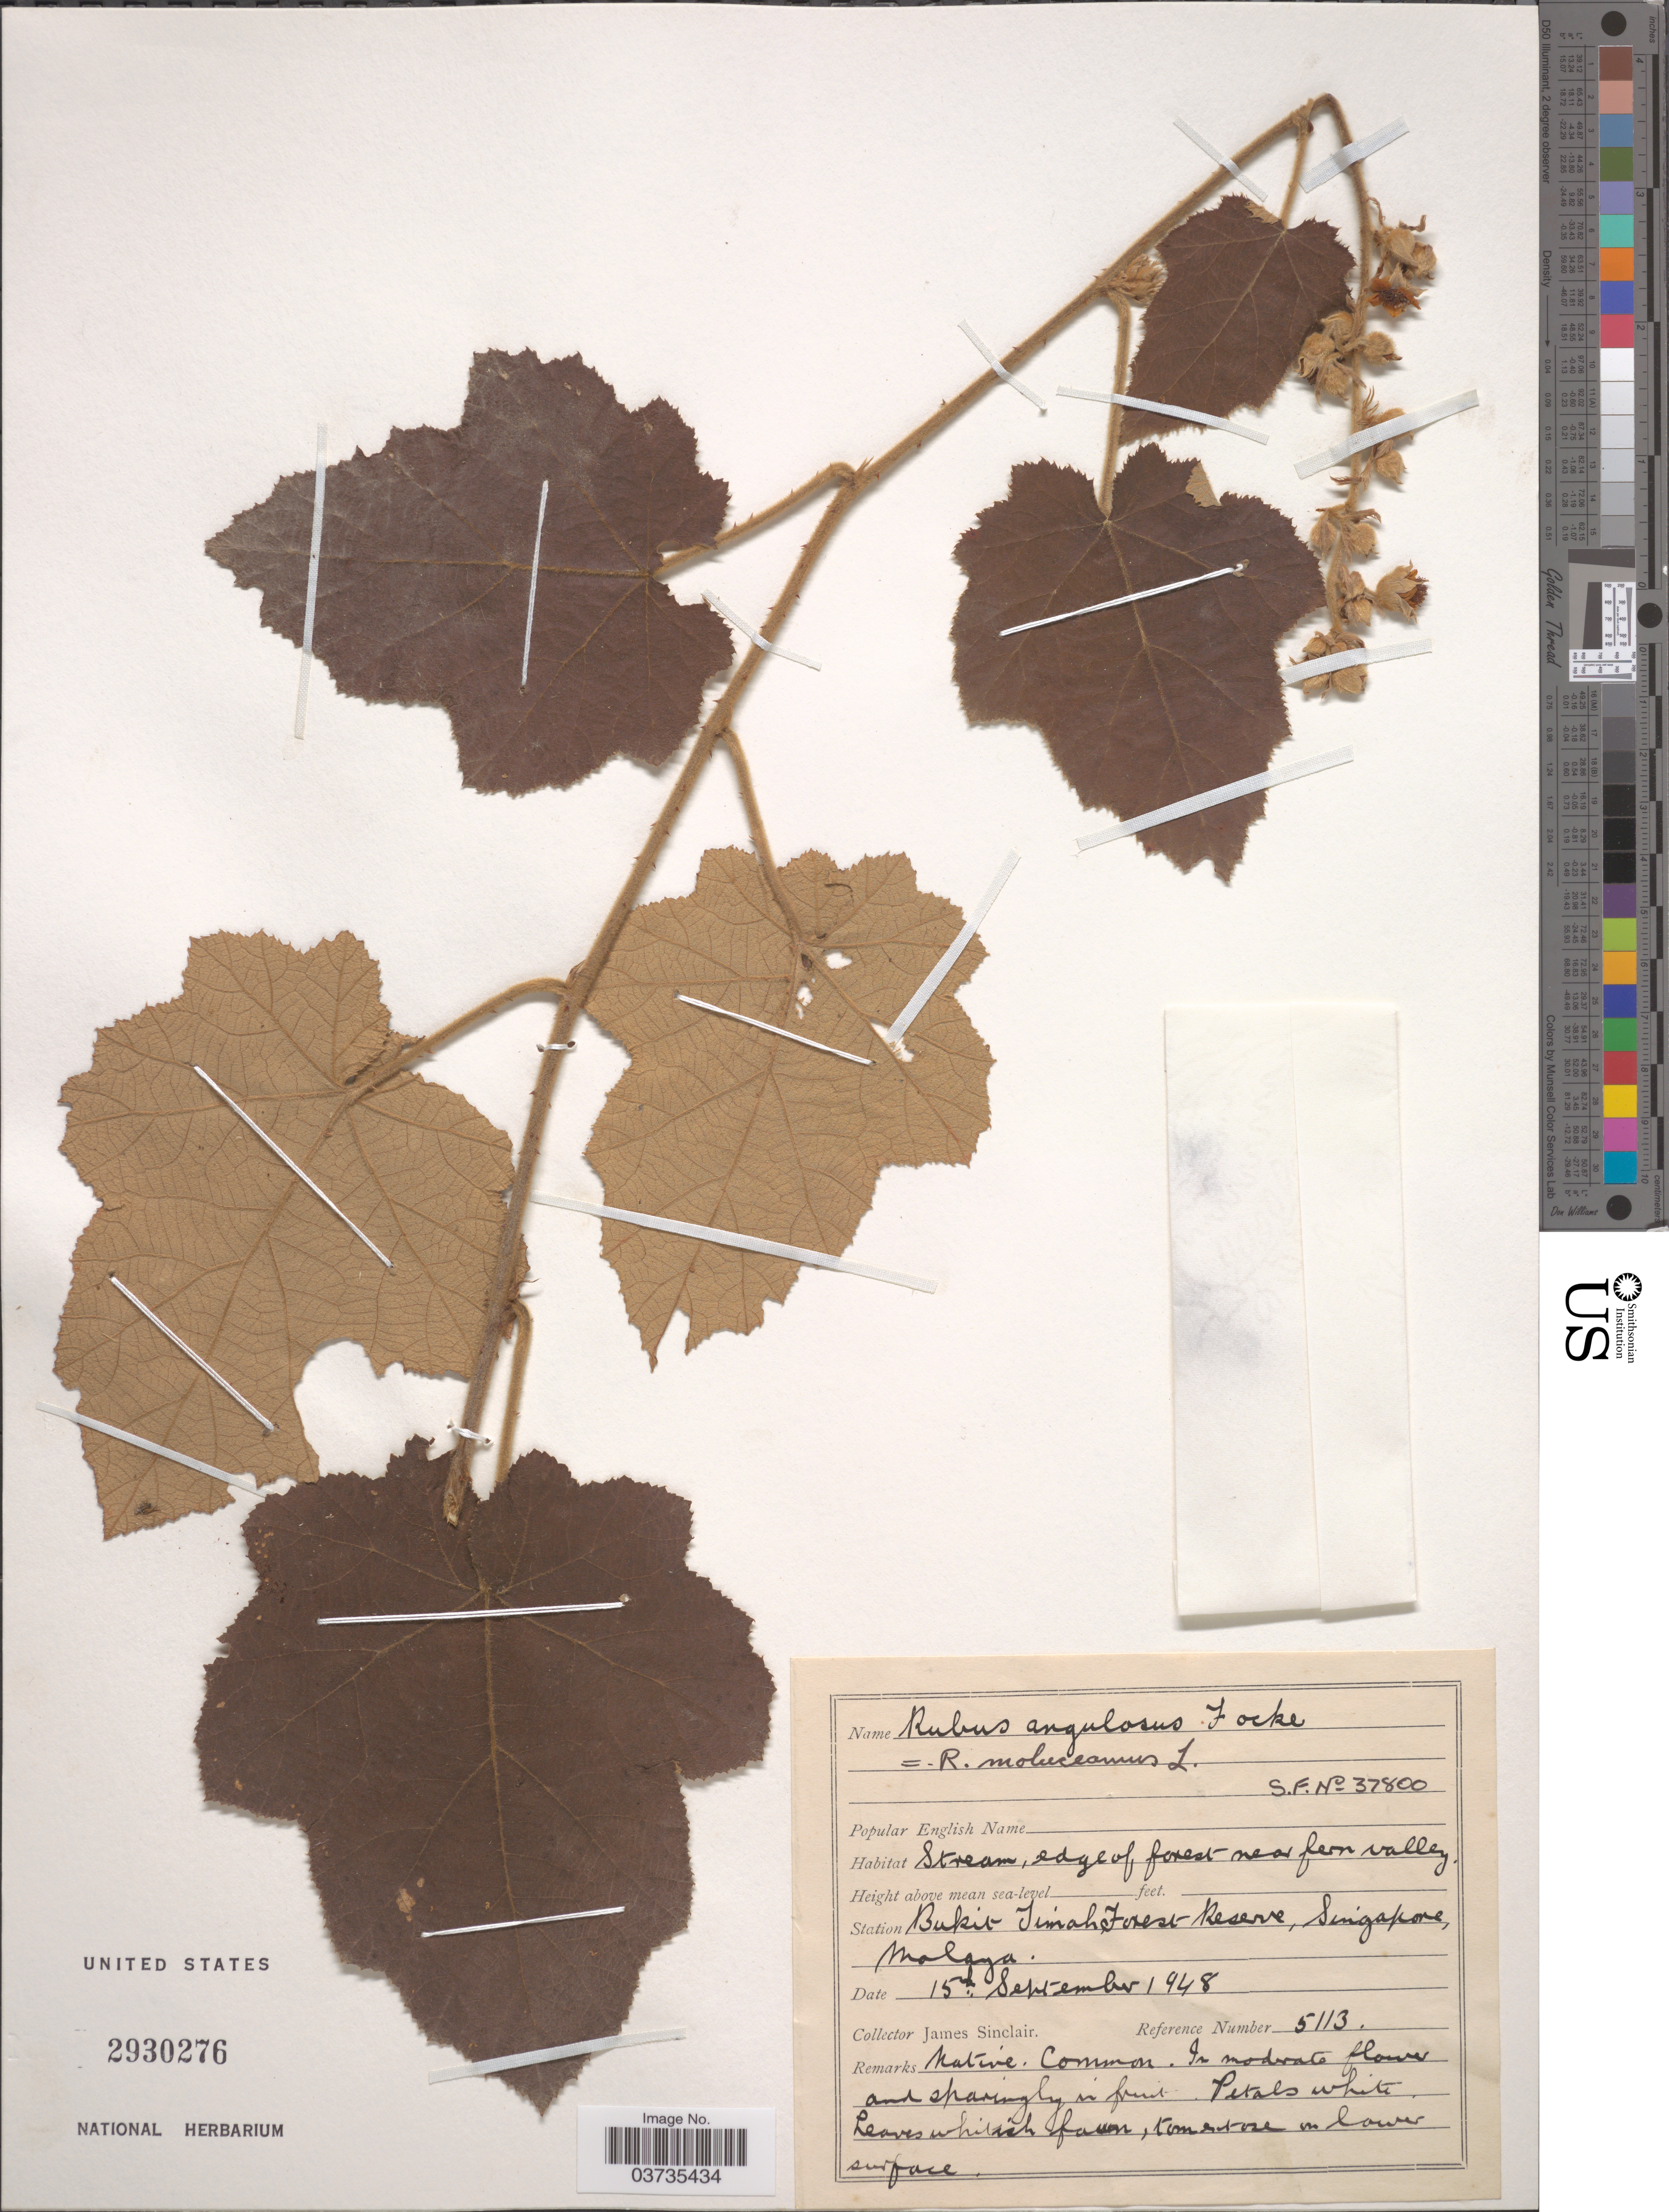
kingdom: Plantae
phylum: Tracheophyta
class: Magnoliopsida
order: Rosales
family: Rosaceae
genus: Rubus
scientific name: Rubus angulosus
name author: Gremli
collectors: J. Sinclair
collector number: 5113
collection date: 1948-09-15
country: Singapore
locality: Station Bukit Timah Forest Reserve, Malaya.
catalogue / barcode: US 2930276